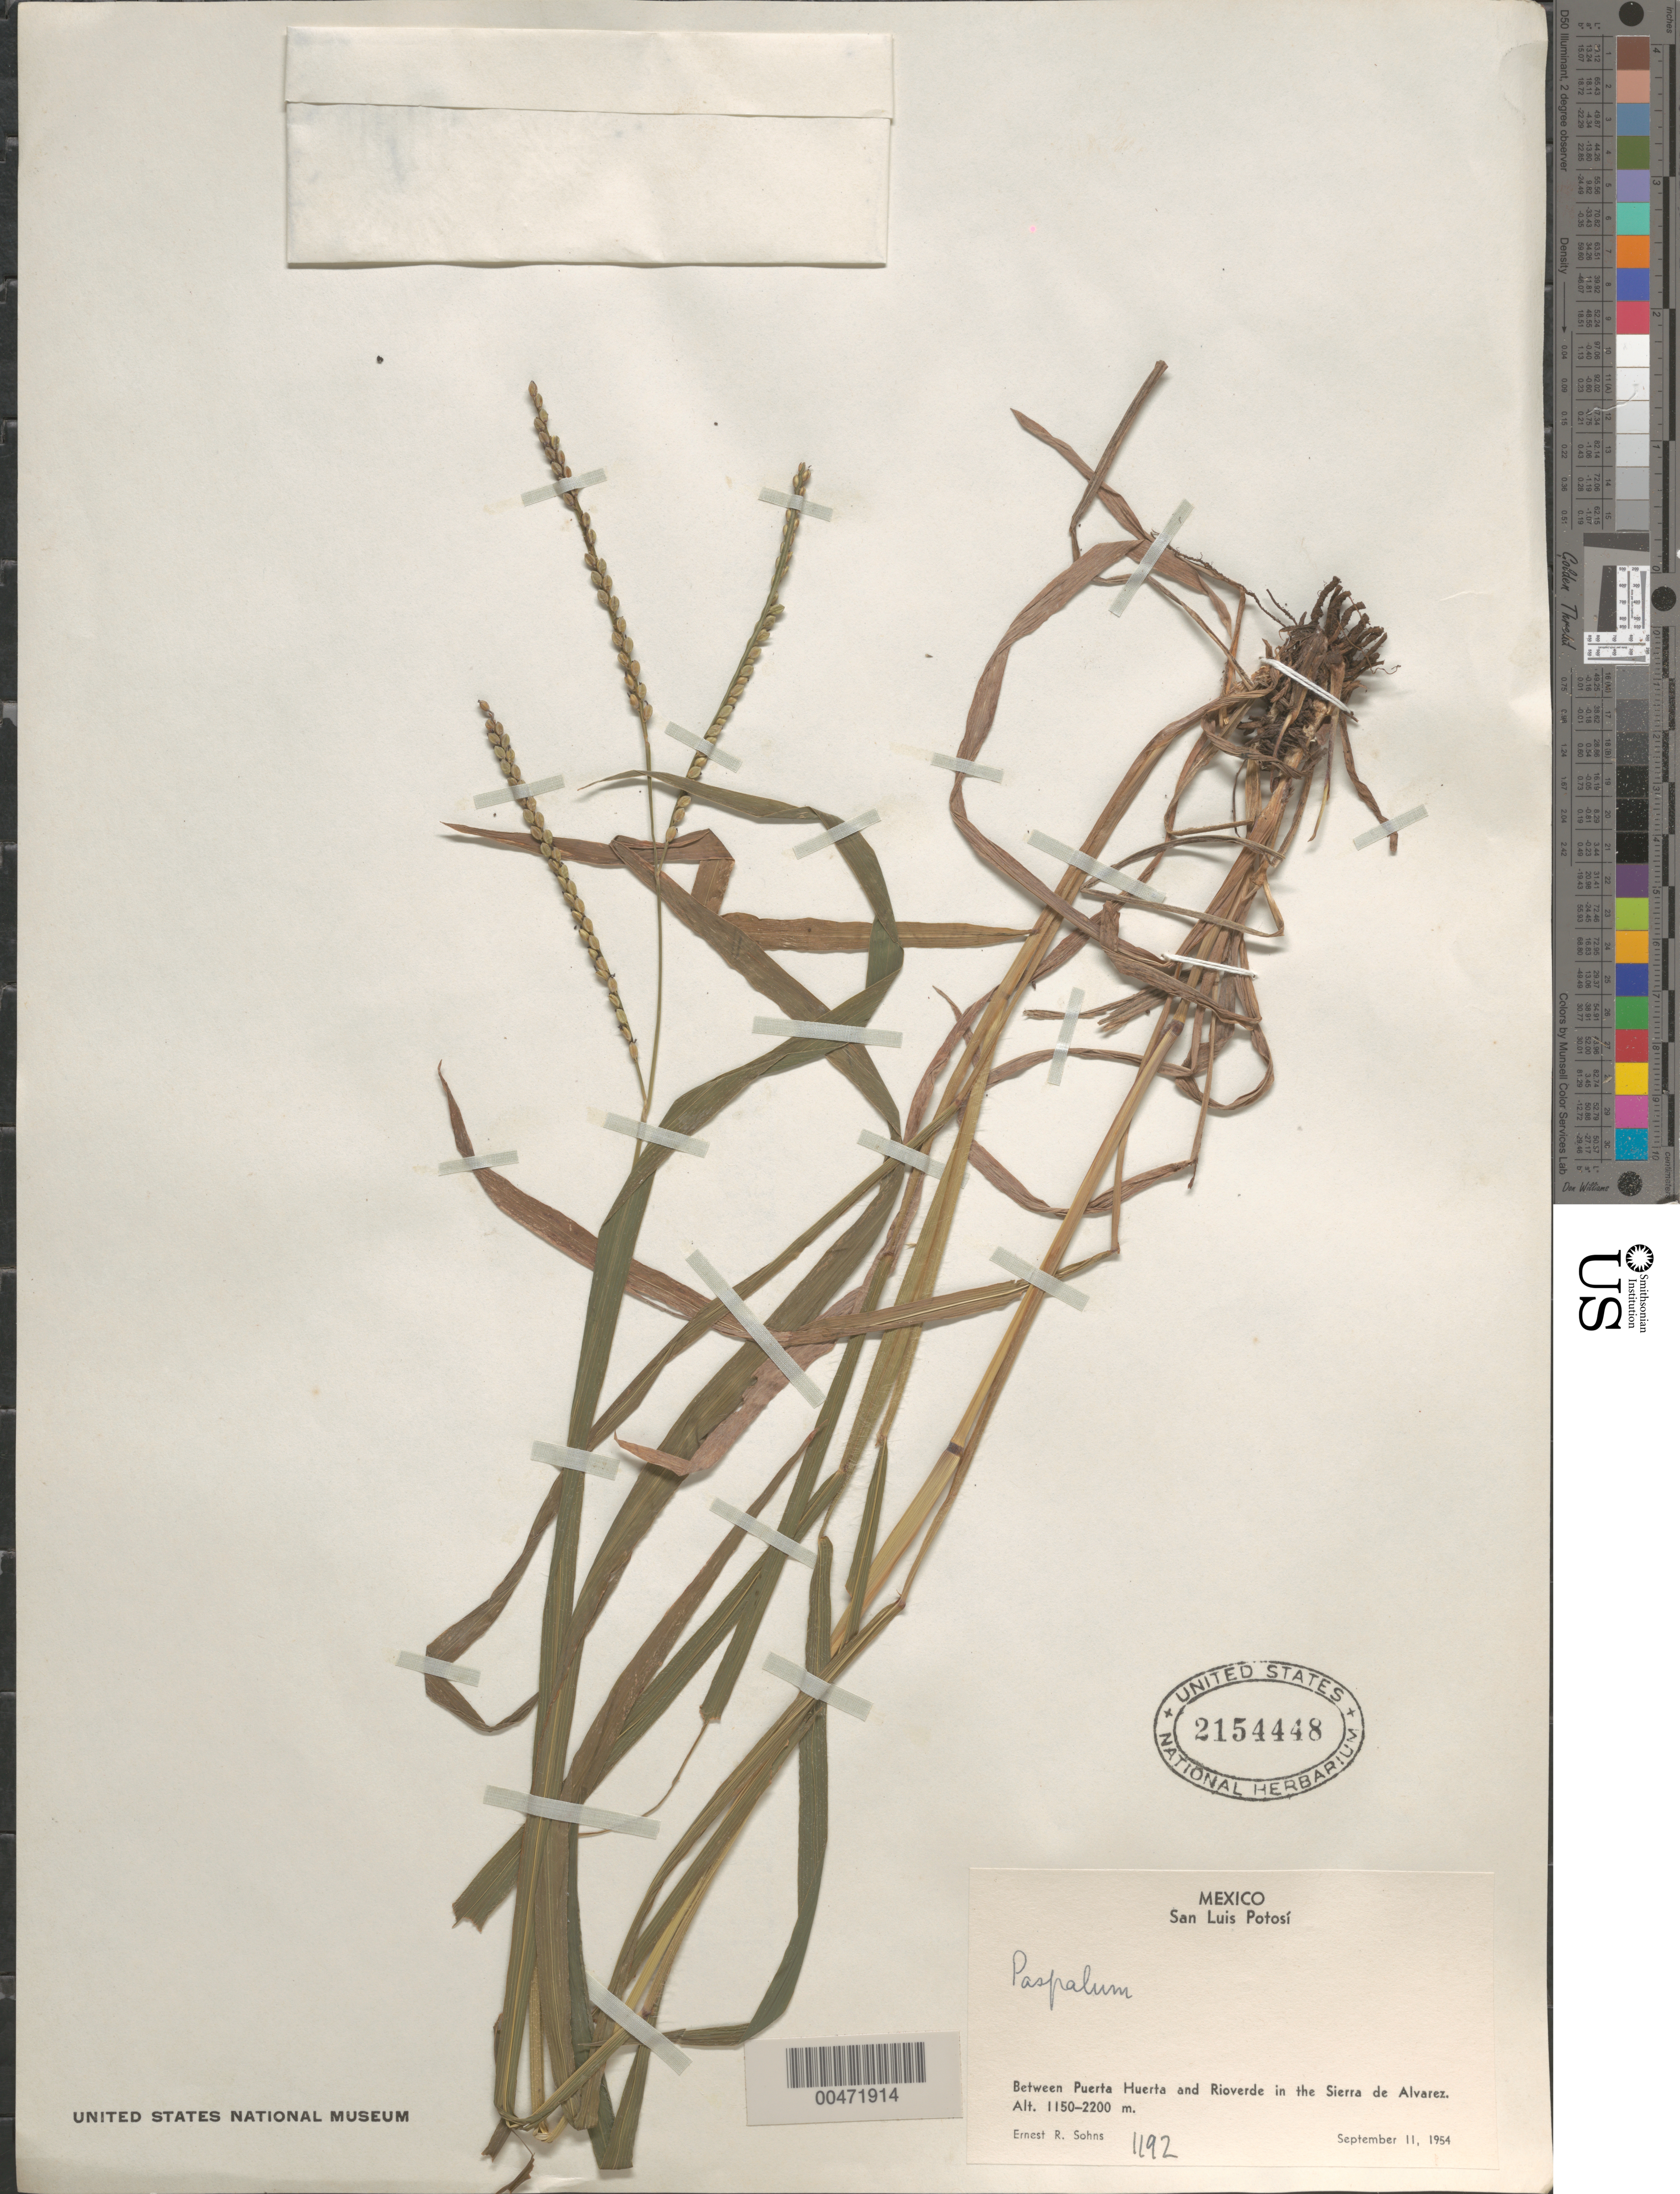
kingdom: Plantae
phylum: Tracheophyta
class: Liliopsida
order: Poales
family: Poaceae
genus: Paspalum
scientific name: Paspalum sp.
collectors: E. R. Sohns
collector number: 1192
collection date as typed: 11 Sep 1954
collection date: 1954-09-11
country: Mexico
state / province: San Luis Potosi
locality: Between Puerta Huerta & Rioverde in the Sierra de Alvarez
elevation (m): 1150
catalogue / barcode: US 2154448